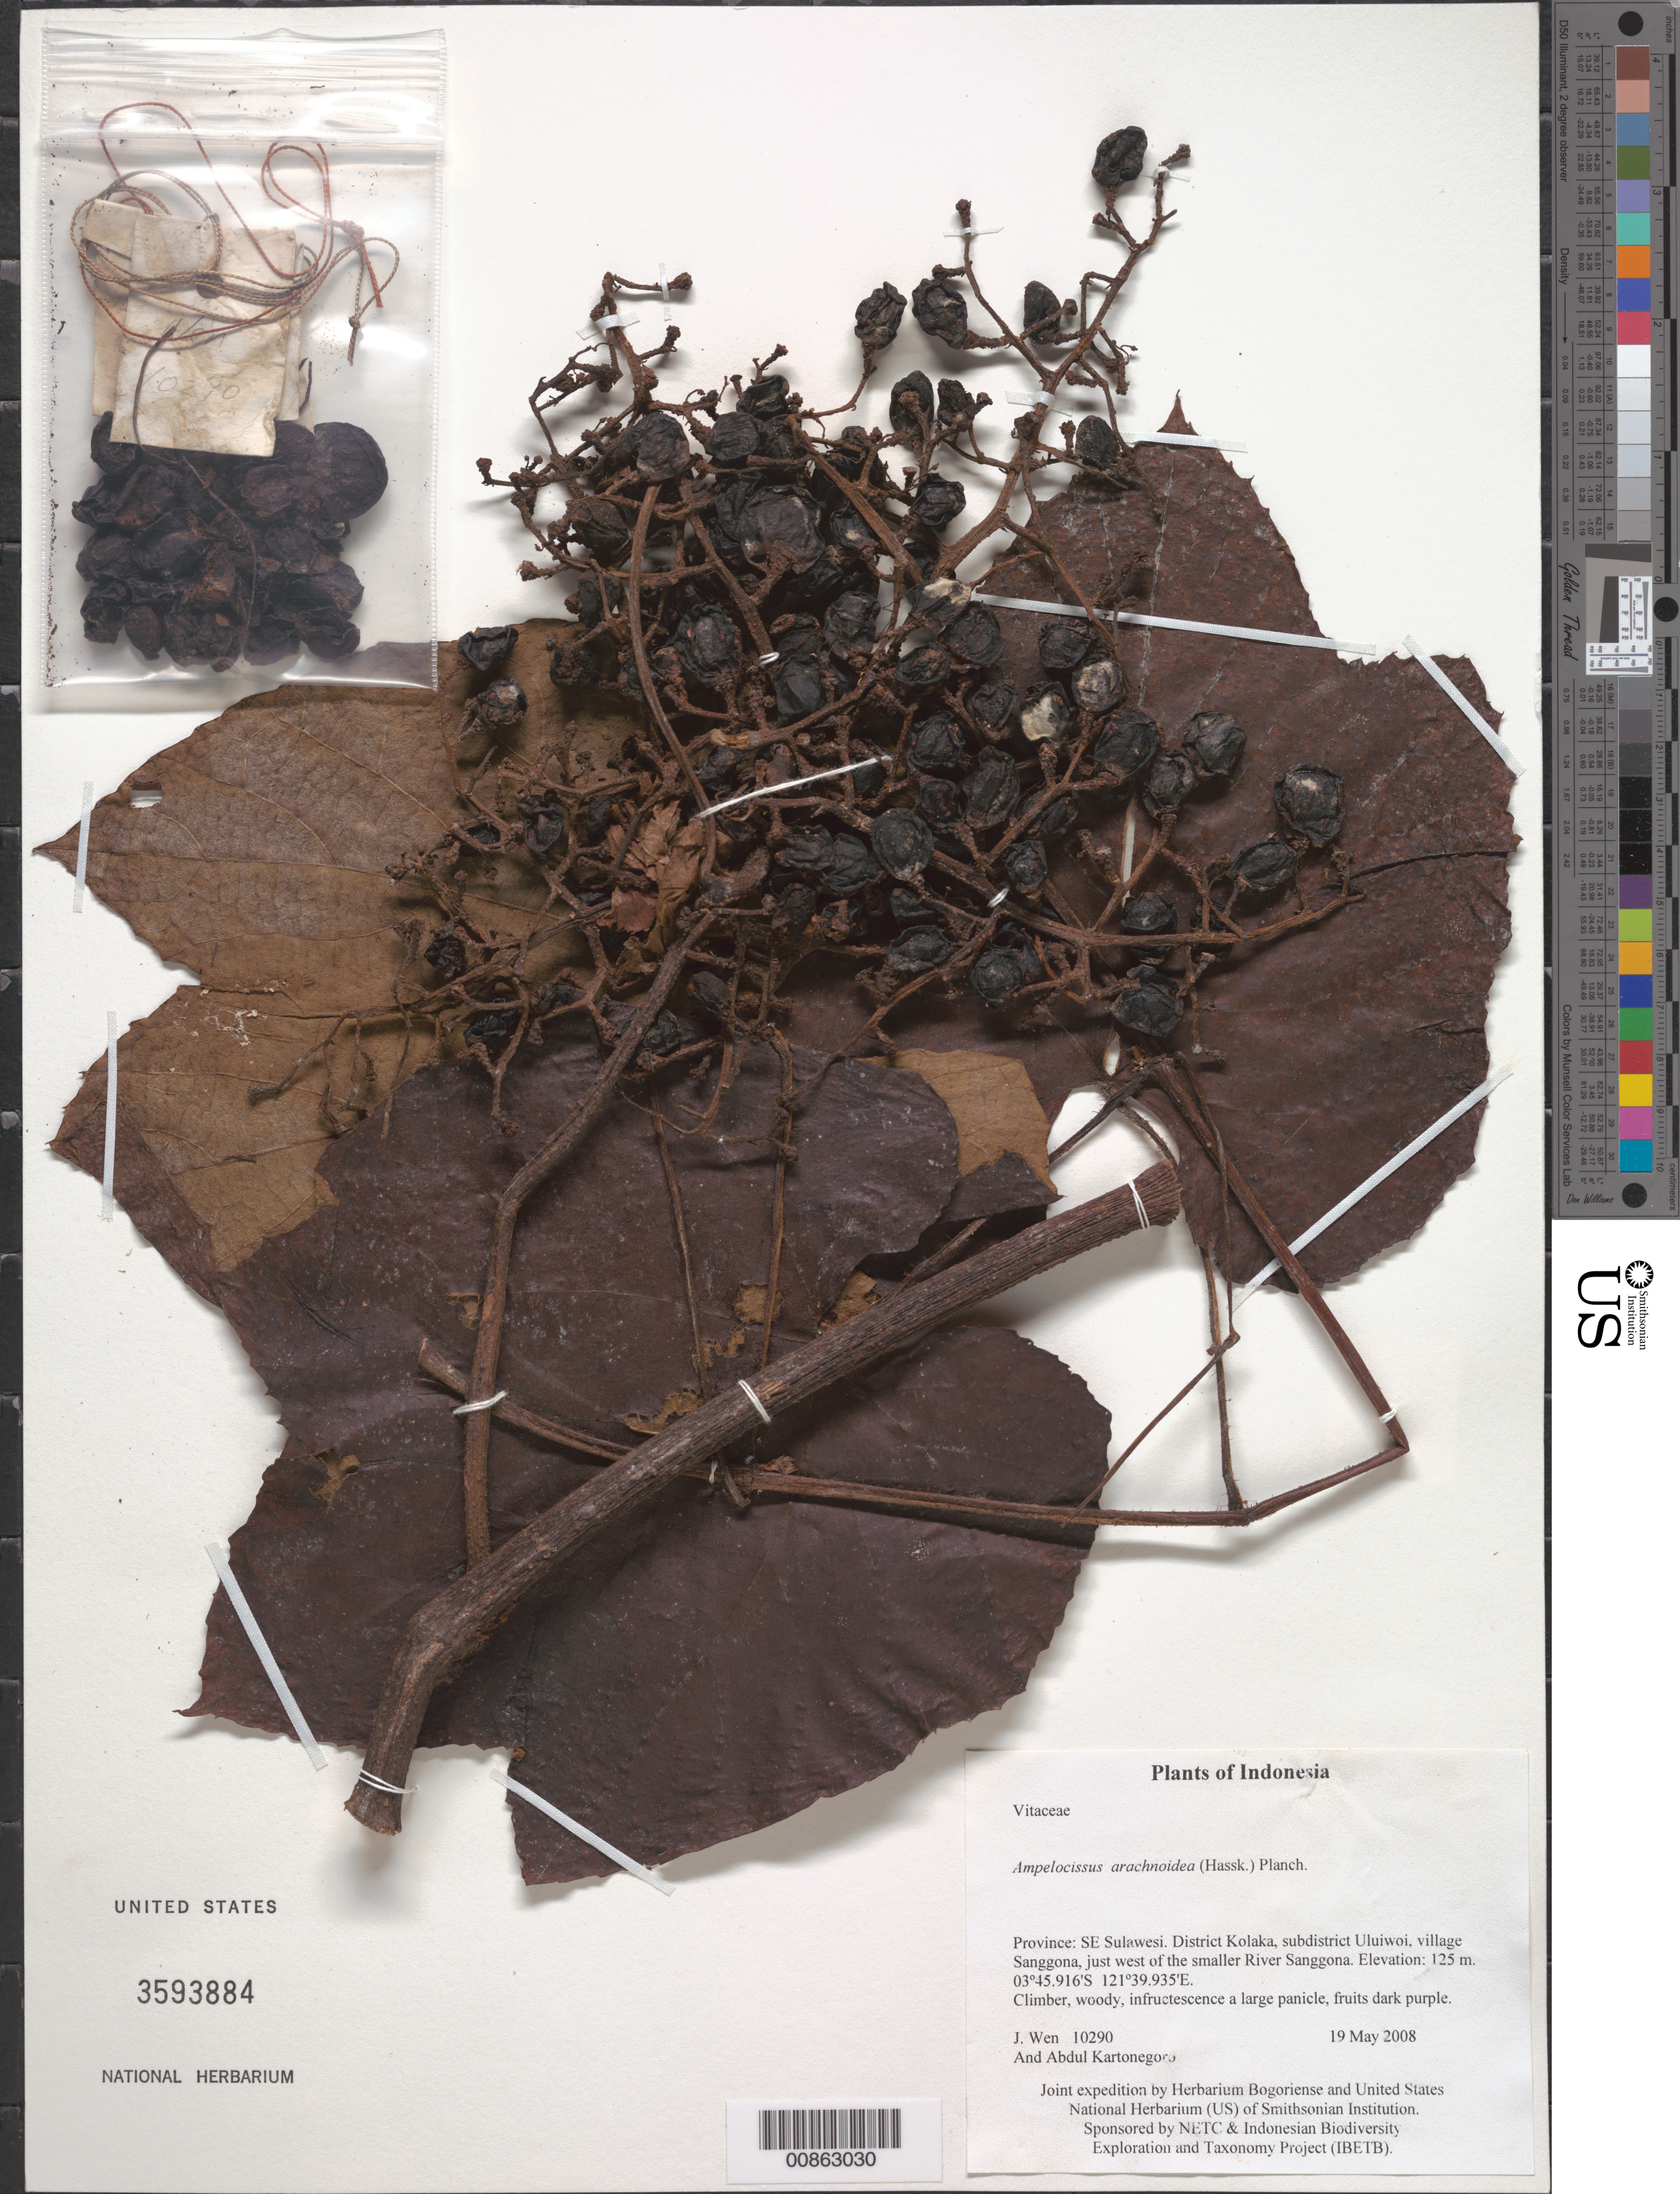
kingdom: Plantae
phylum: Tracheophyta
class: Magnoliopsida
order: Vitales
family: Vitaceae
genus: Ampelocissus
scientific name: Ampelocissus arachnoidea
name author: (Hassk.) Planch.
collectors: J. Wen & A. Kartonegoro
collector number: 10290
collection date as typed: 19 May 2008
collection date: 2008-05-19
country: Indonesia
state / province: Sulawesi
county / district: Sulawesi Tenggara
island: Sulawesi [Celebes]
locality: District Kolaka, subdistrict Uluiwoi, village Sanggona, just west of the smaller River Sanggona.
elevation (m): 125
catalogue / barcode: US 3593884